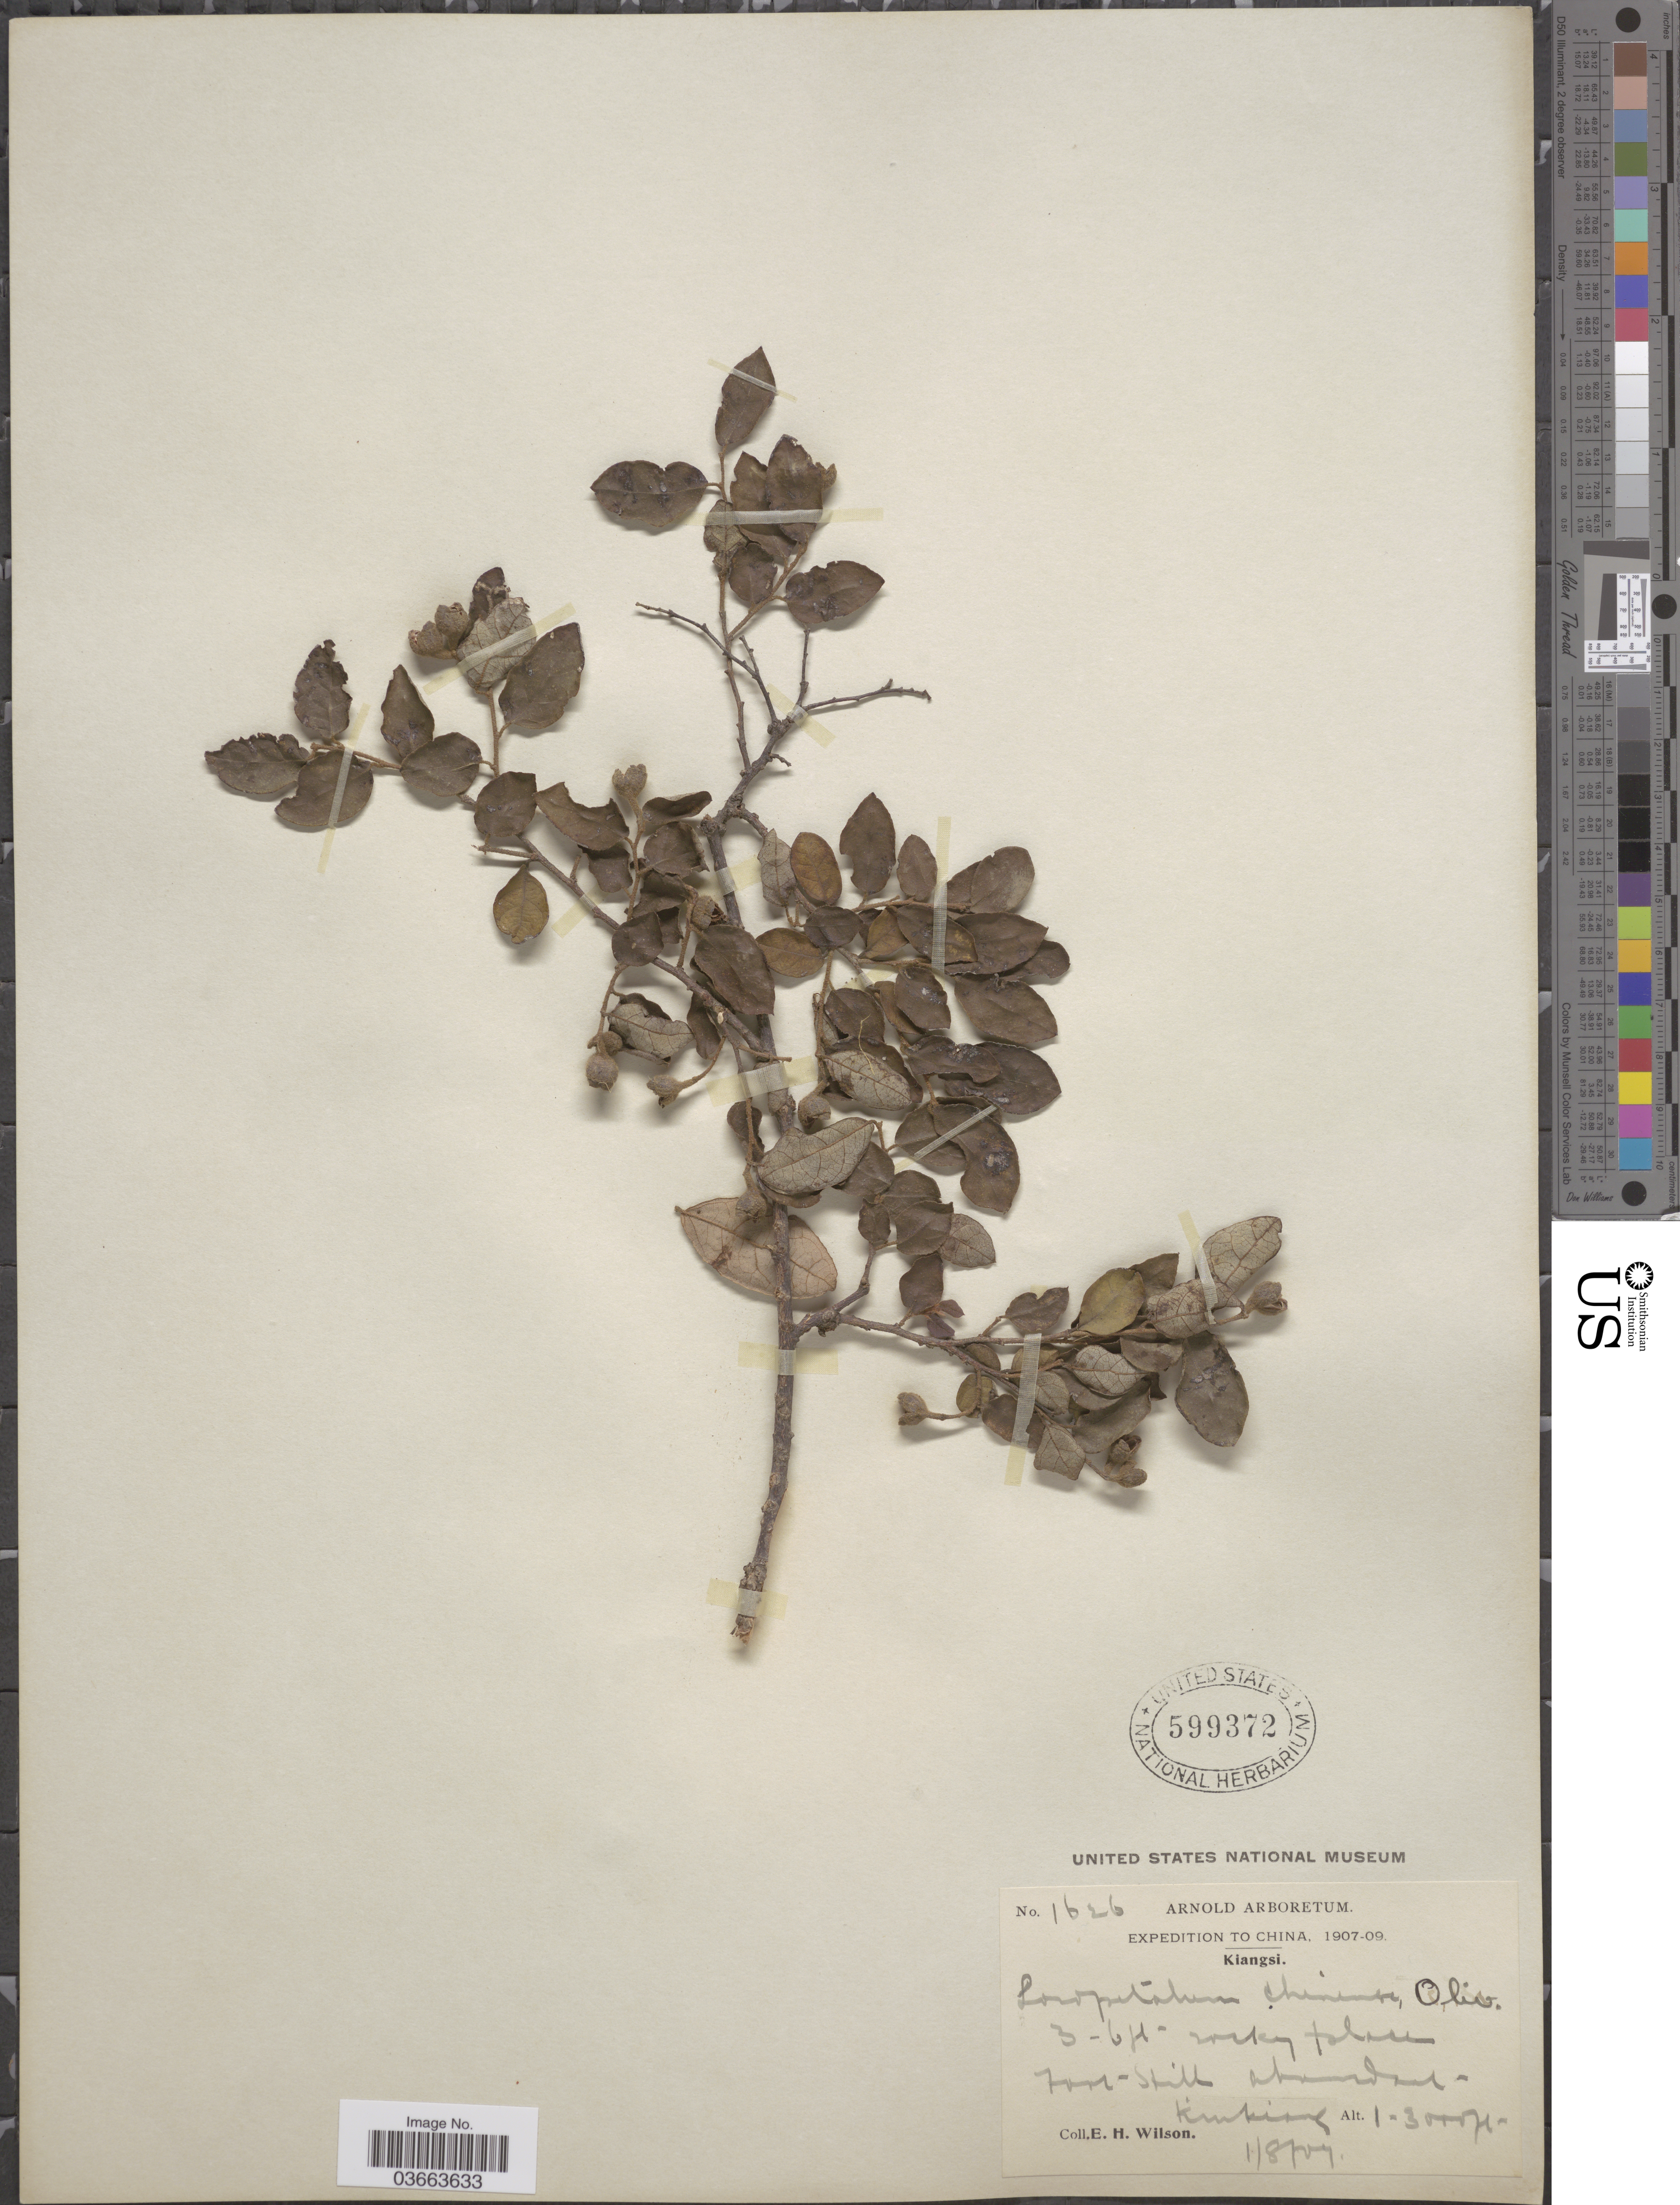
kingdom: Plantae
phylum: Tracheophyta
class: Magnoliopsida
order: Saxifragales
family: Hamamelidaceae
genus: Loropetalum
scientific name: Loropetalum chinense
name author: (R. Br.) Oliv.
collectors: E. Wilson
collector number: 1626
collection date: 1907-08-01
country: China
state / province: Jiangxi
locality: Kiangsi. Kinking*.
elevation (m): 305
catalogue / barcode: US 599372